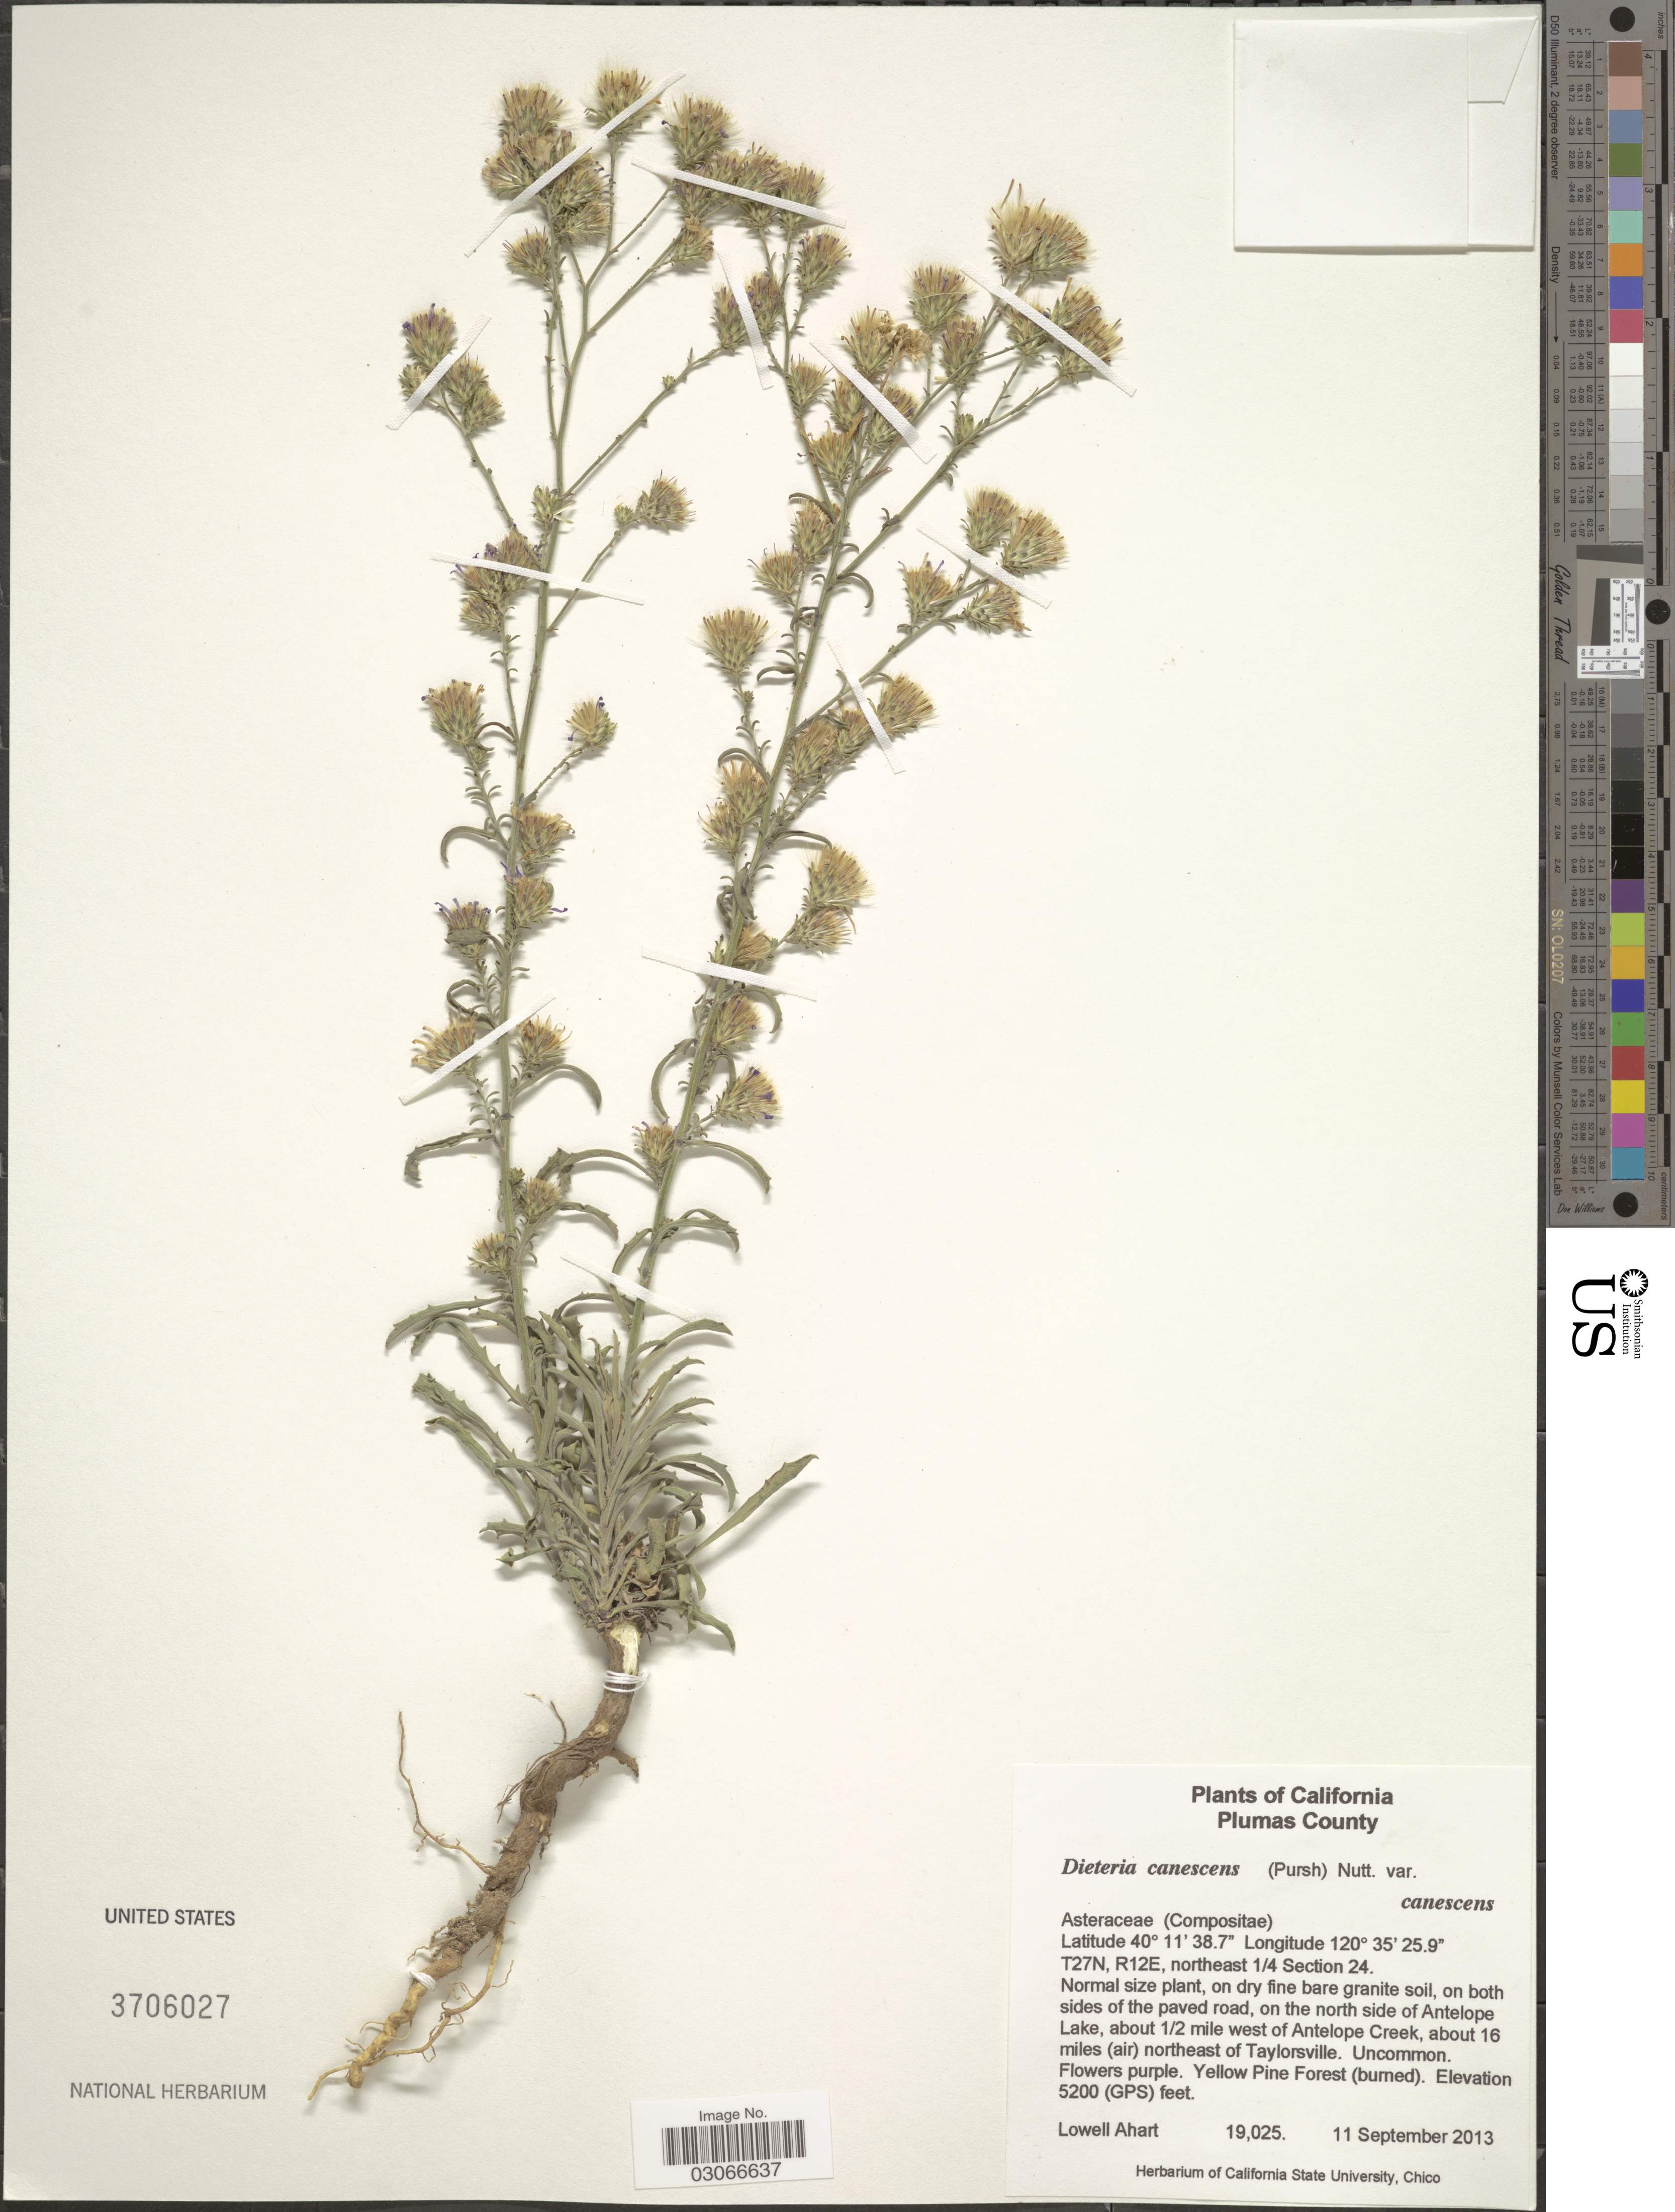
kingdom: Plantae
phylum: Tracheophyta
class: Magnoliopsida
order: Asterales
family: Asteraceae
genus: Dieteria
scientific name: Dieteria canescens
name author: (Pursh) Nutt.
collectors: L. Ahart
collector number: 19025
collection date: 2013-09-11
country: United States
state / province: California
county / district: Plumas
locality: Plumas County. T27N, R12E, northeast 1/4 Section 24. On the north side of Antelope Lake, about 1/2 mile west of Antelope Creek, about 16 miles (air) northeast of Taylorsville.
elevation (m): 1585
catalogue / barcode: US 3706027